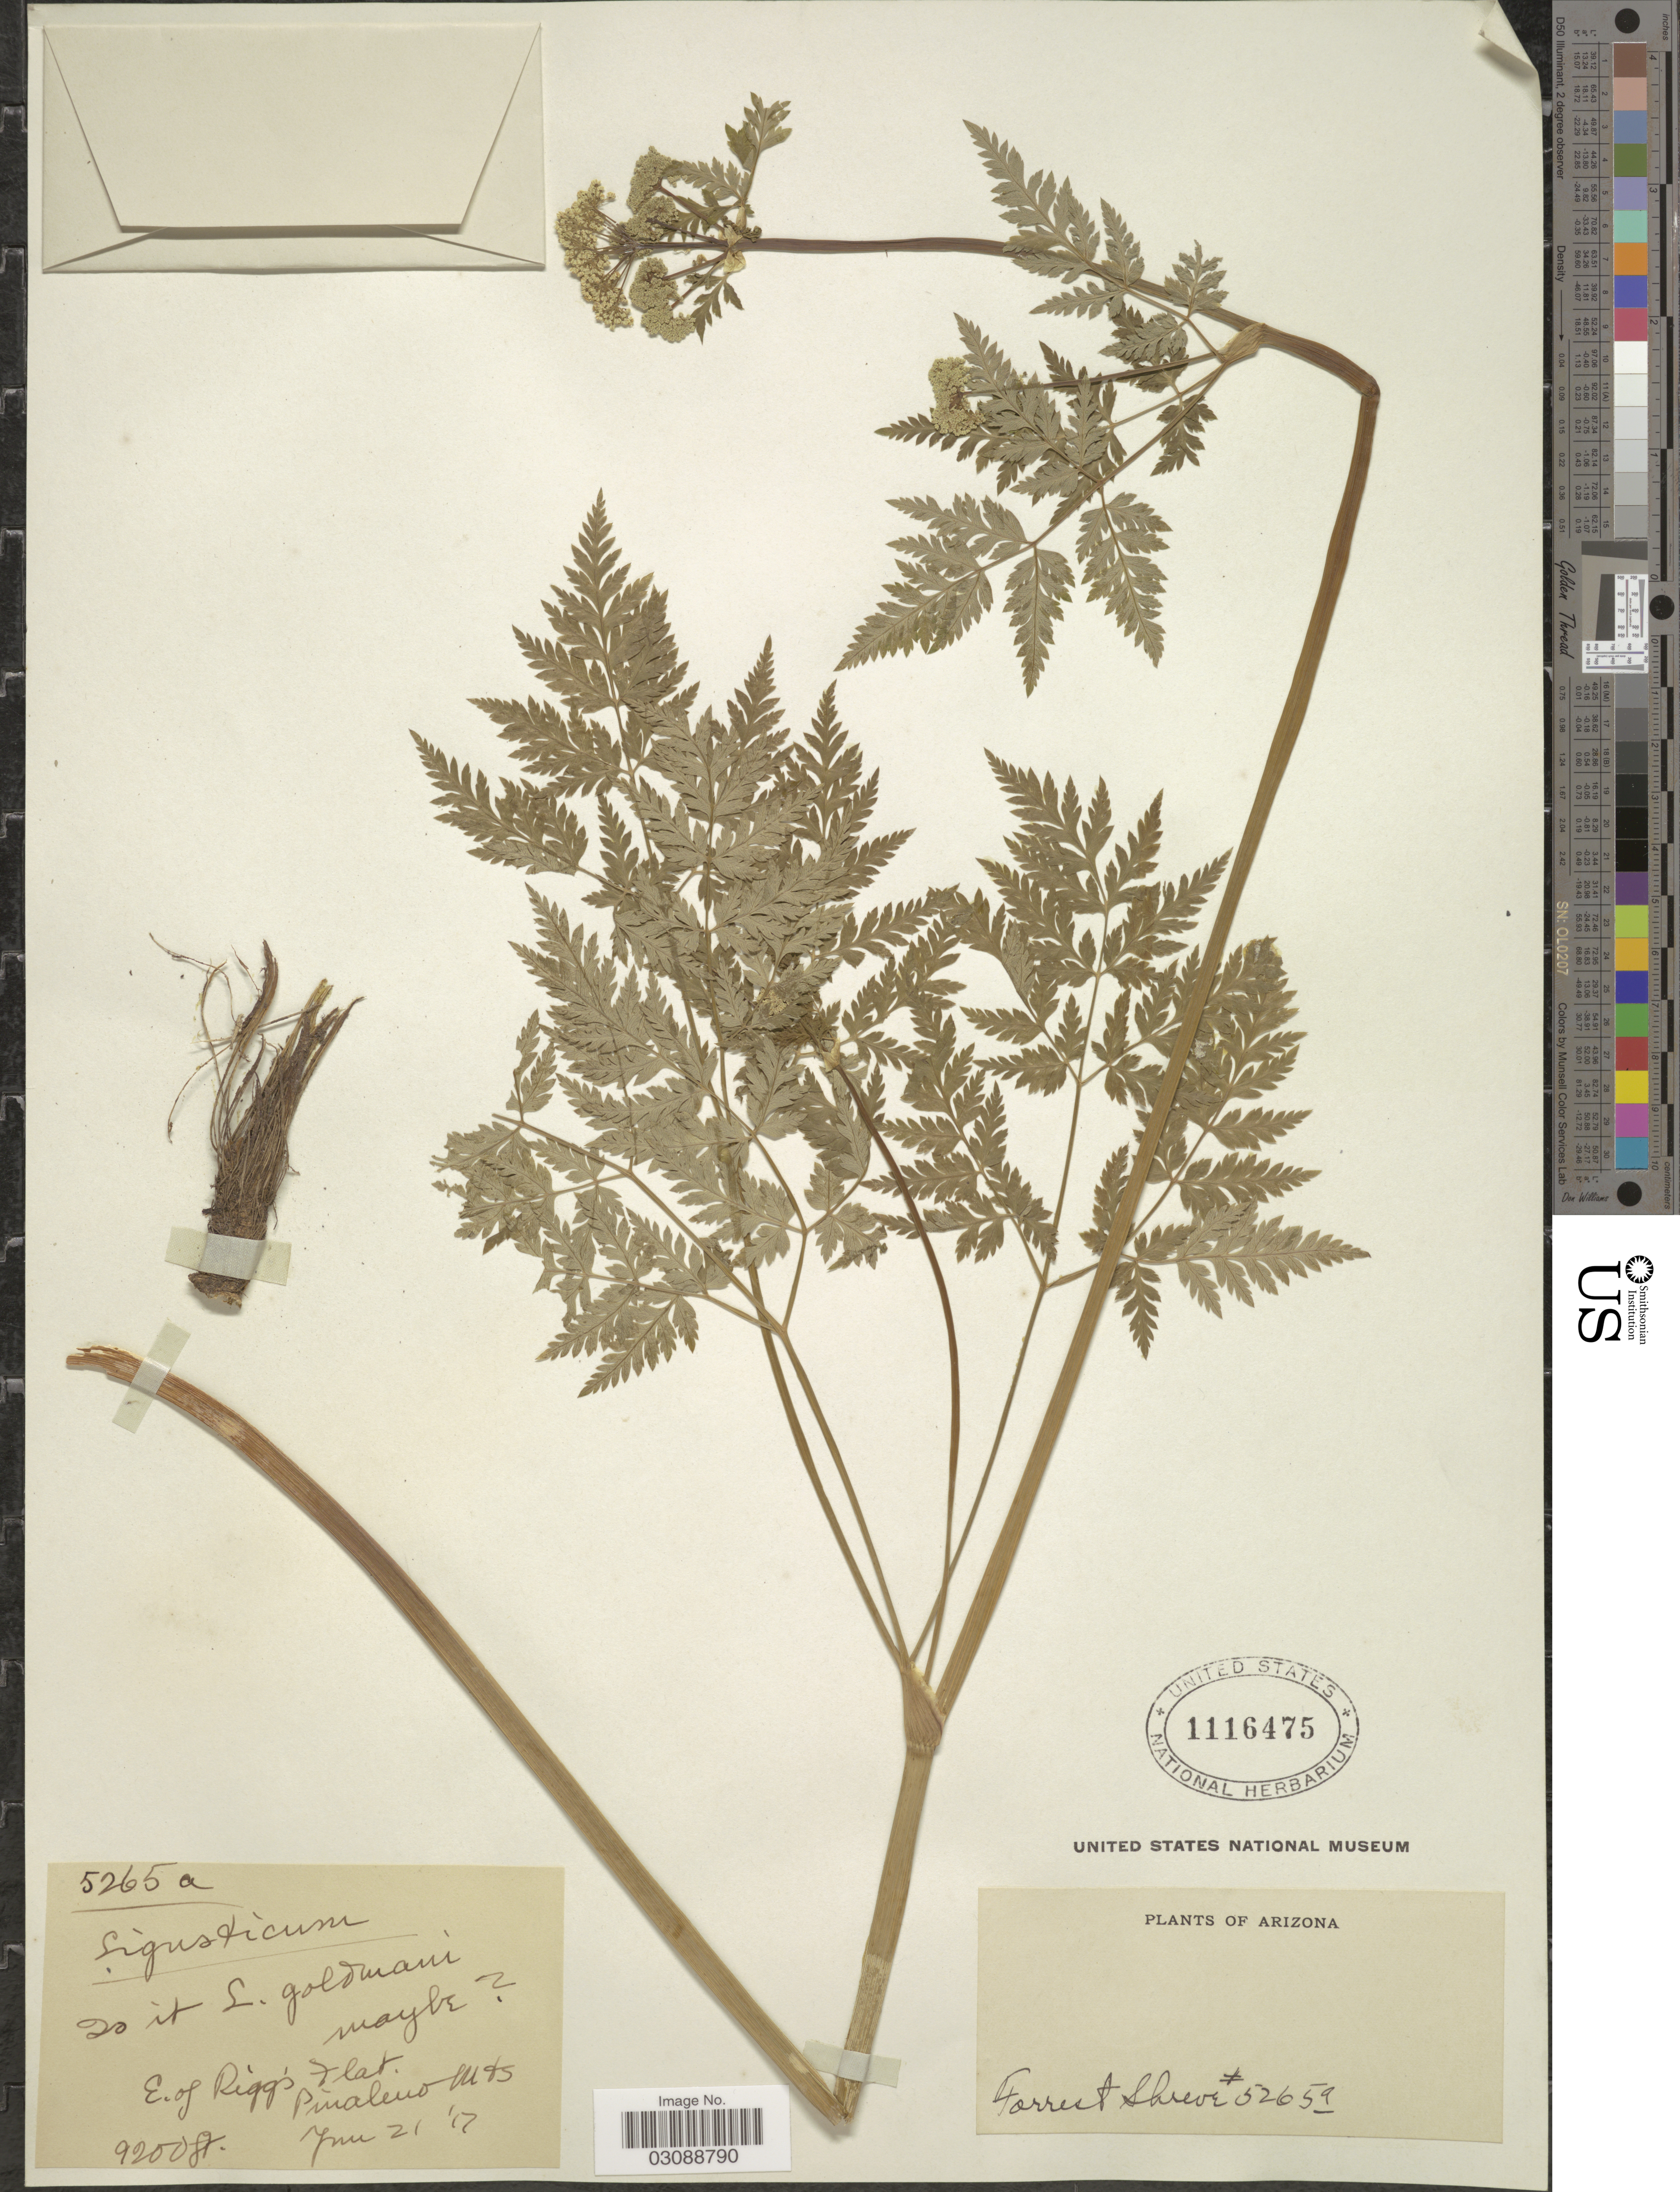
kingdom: Plantae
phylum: Tracheophyta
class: Magnoliopsida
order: Apiales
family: Apiaceae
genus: Ligusticum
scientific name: Ligusticum goldmanii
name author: J.M. Coult. & Rose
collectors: F. Shreve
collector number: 5265 a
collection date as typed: Transcribed d/m/y: 21/6/17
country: United States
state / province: Arizona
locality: E. of Rigg's Flat. Pineleno Mts.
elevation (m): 2804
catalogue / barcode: US 1116475